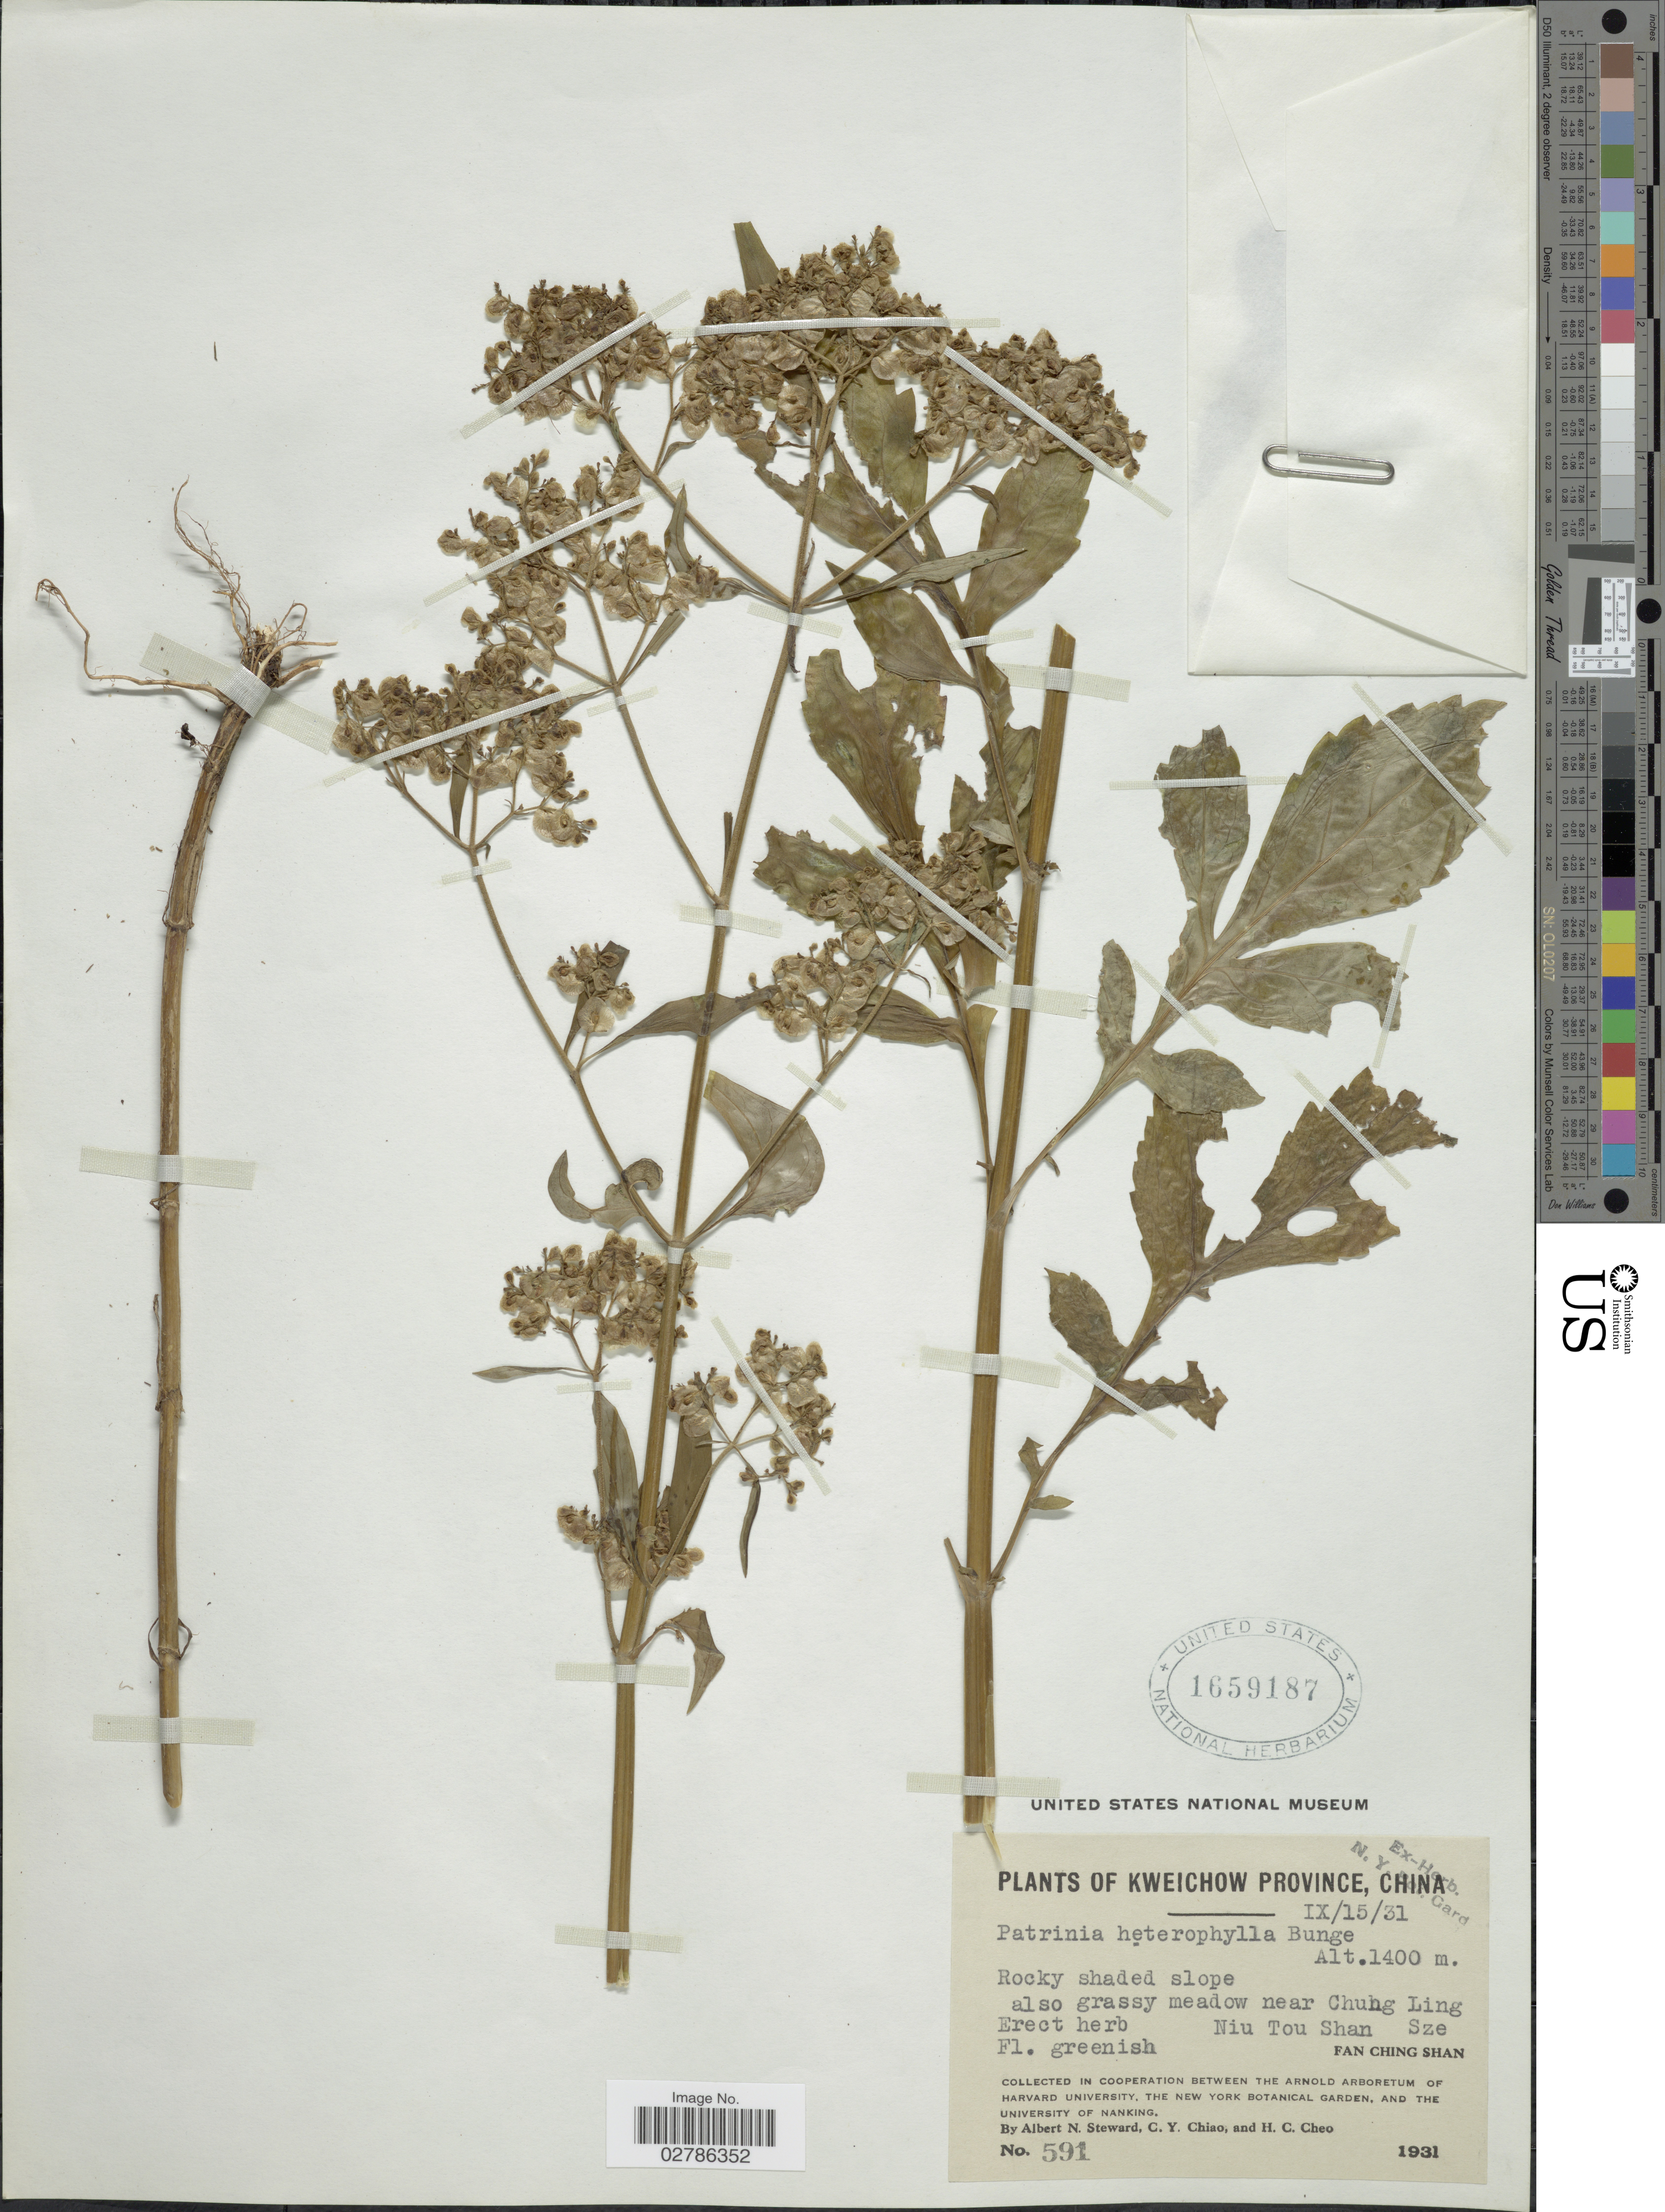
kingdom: Plantae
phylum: Tracheophyta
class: Magnoliopsida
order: Dipsacales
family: Caprifoliaceae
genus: Patrinia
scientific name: Patrinia heterophylla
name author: Bunge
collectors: A. N. Steward, C. Y. Chiao & H. Cheo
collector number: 591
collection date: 1931-09-15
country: China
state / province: Guizhou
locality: Kweichow Province, Rocky shaded slope also grassy meadow near Chung Ling Niu Tou Shan Sze, Fan Ching Shan.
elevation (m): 1400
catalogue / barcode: US 1659187